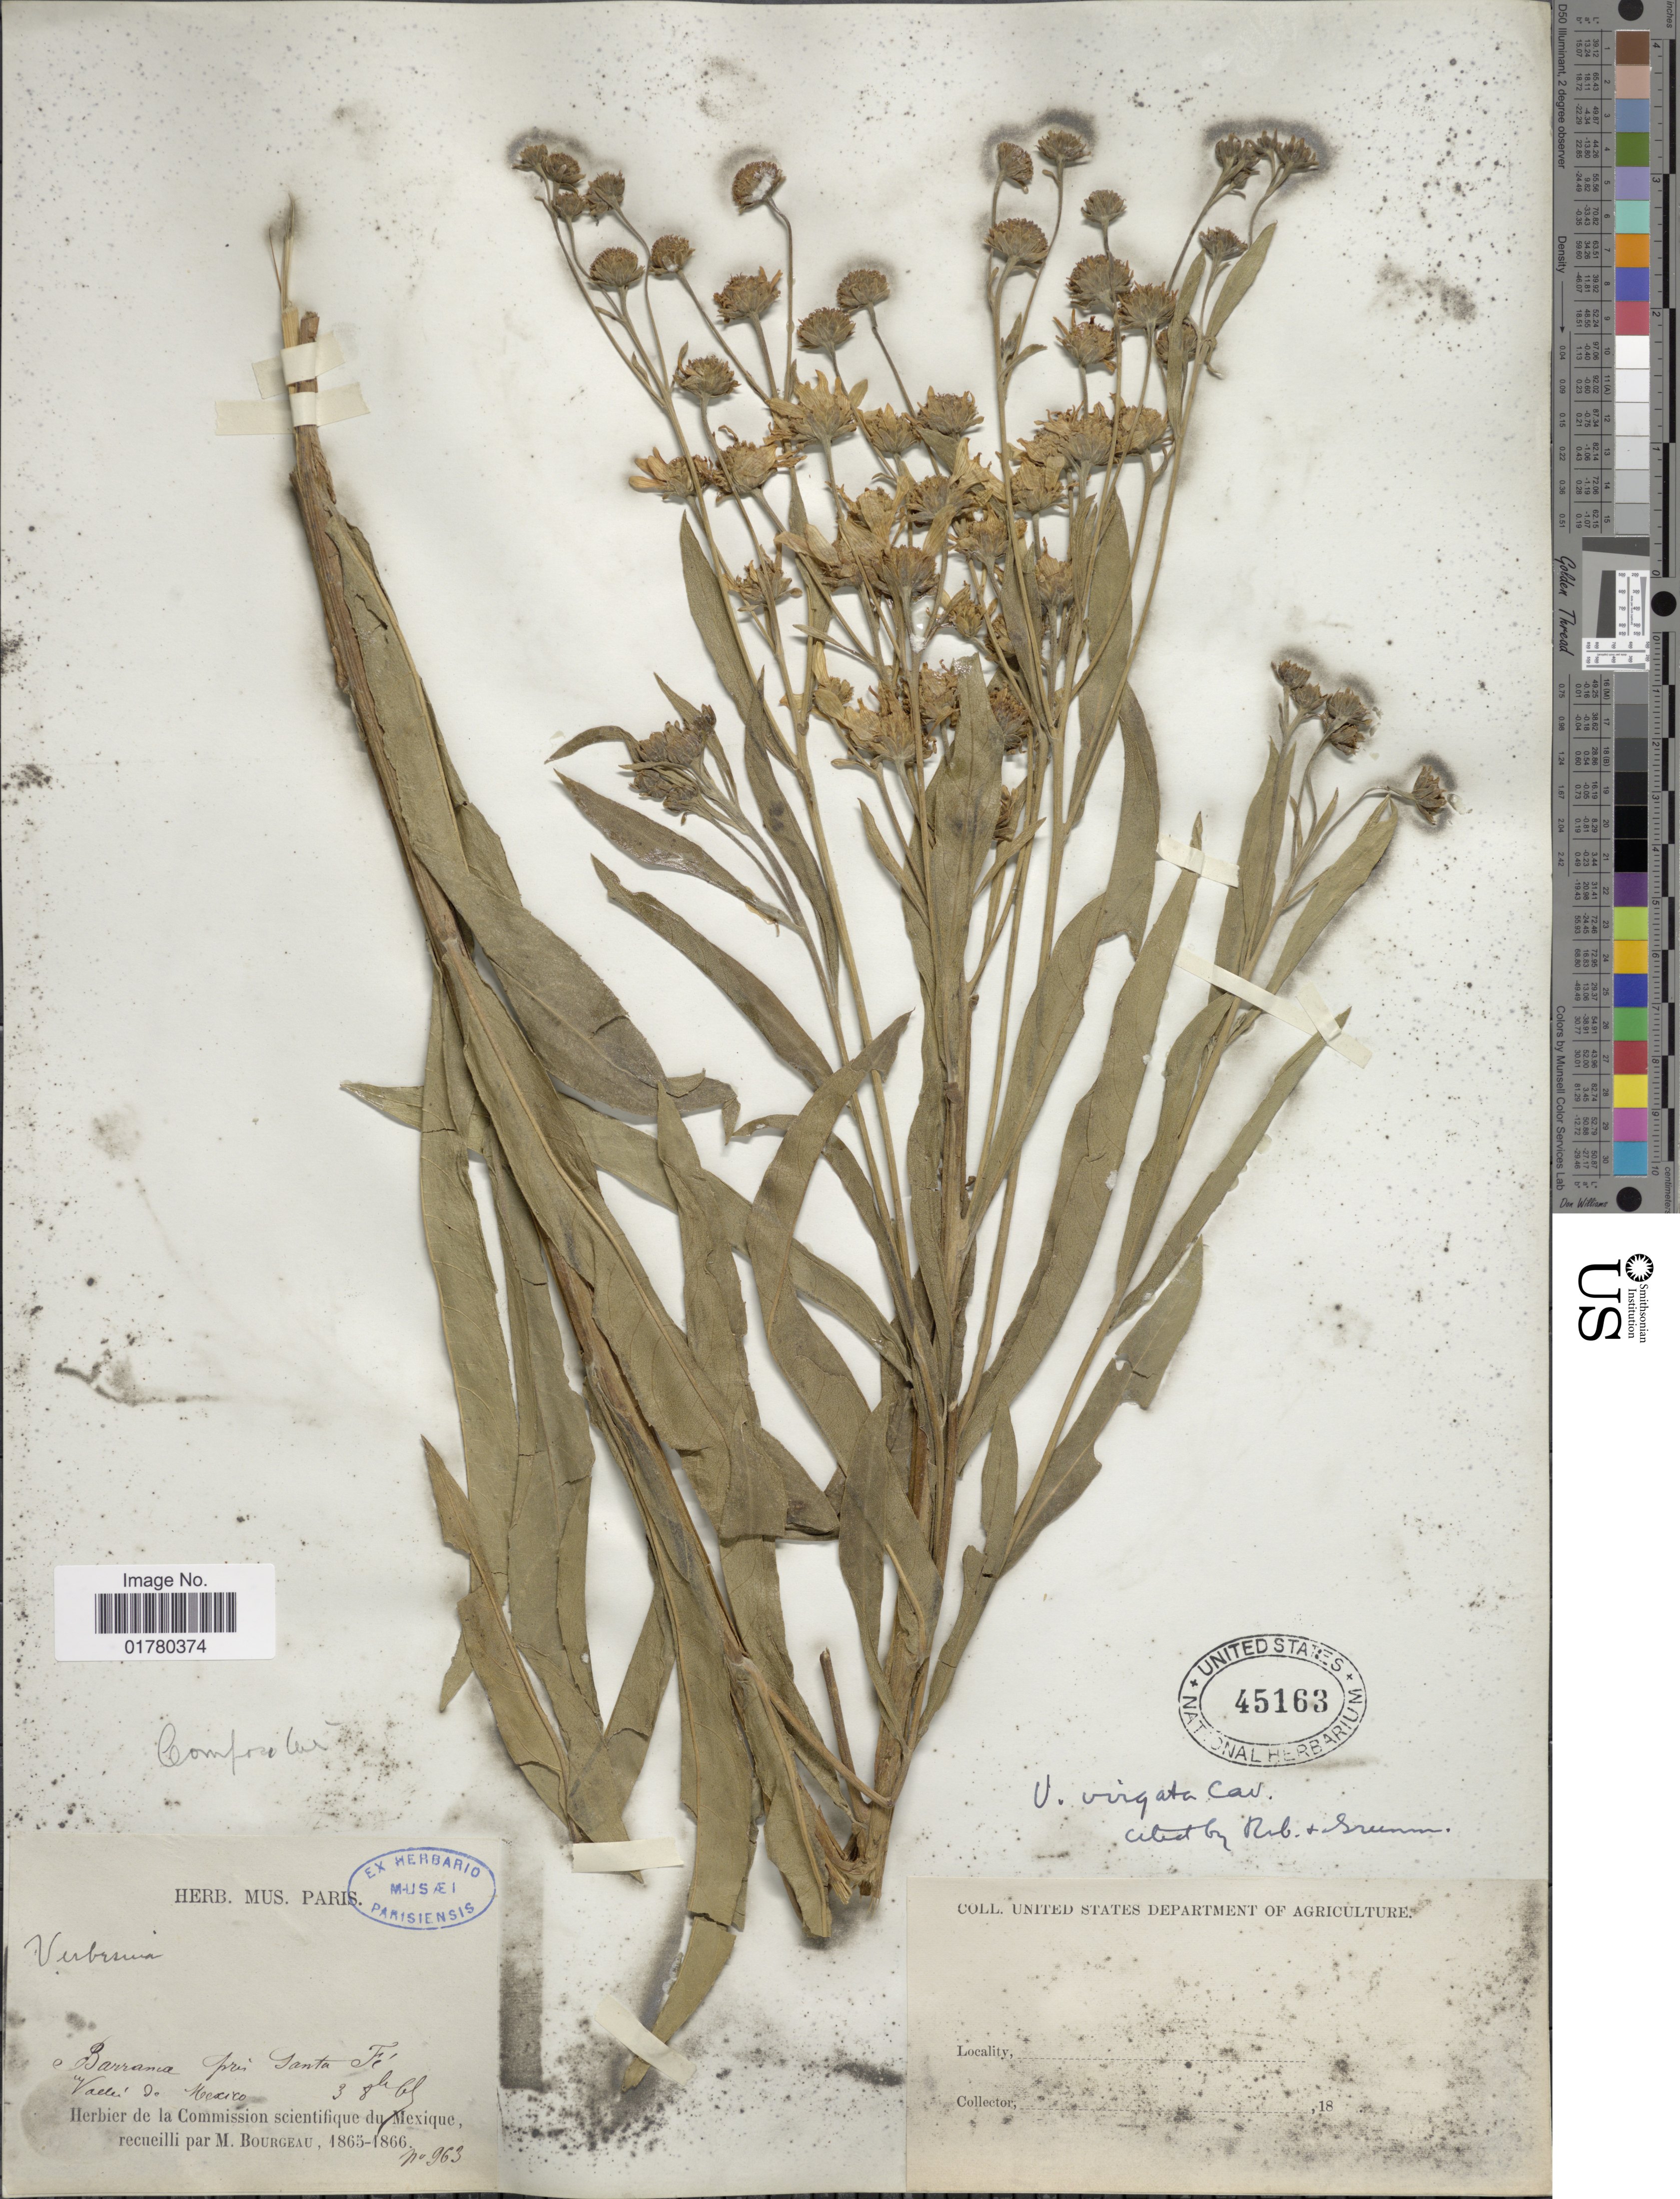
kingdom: Plantae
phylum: Tracheophyta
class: Magnoliopsida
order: Asterales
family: Asteraceae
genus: Verbesina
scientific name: Verbesina virgata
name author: Cav.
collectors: M. Bourgeau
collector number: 963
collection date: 1865-10-03/1866-10-03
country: Mexico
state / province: México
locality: Barranca pres Santa Fé, Valleé de Mexico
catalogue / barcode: US 45163